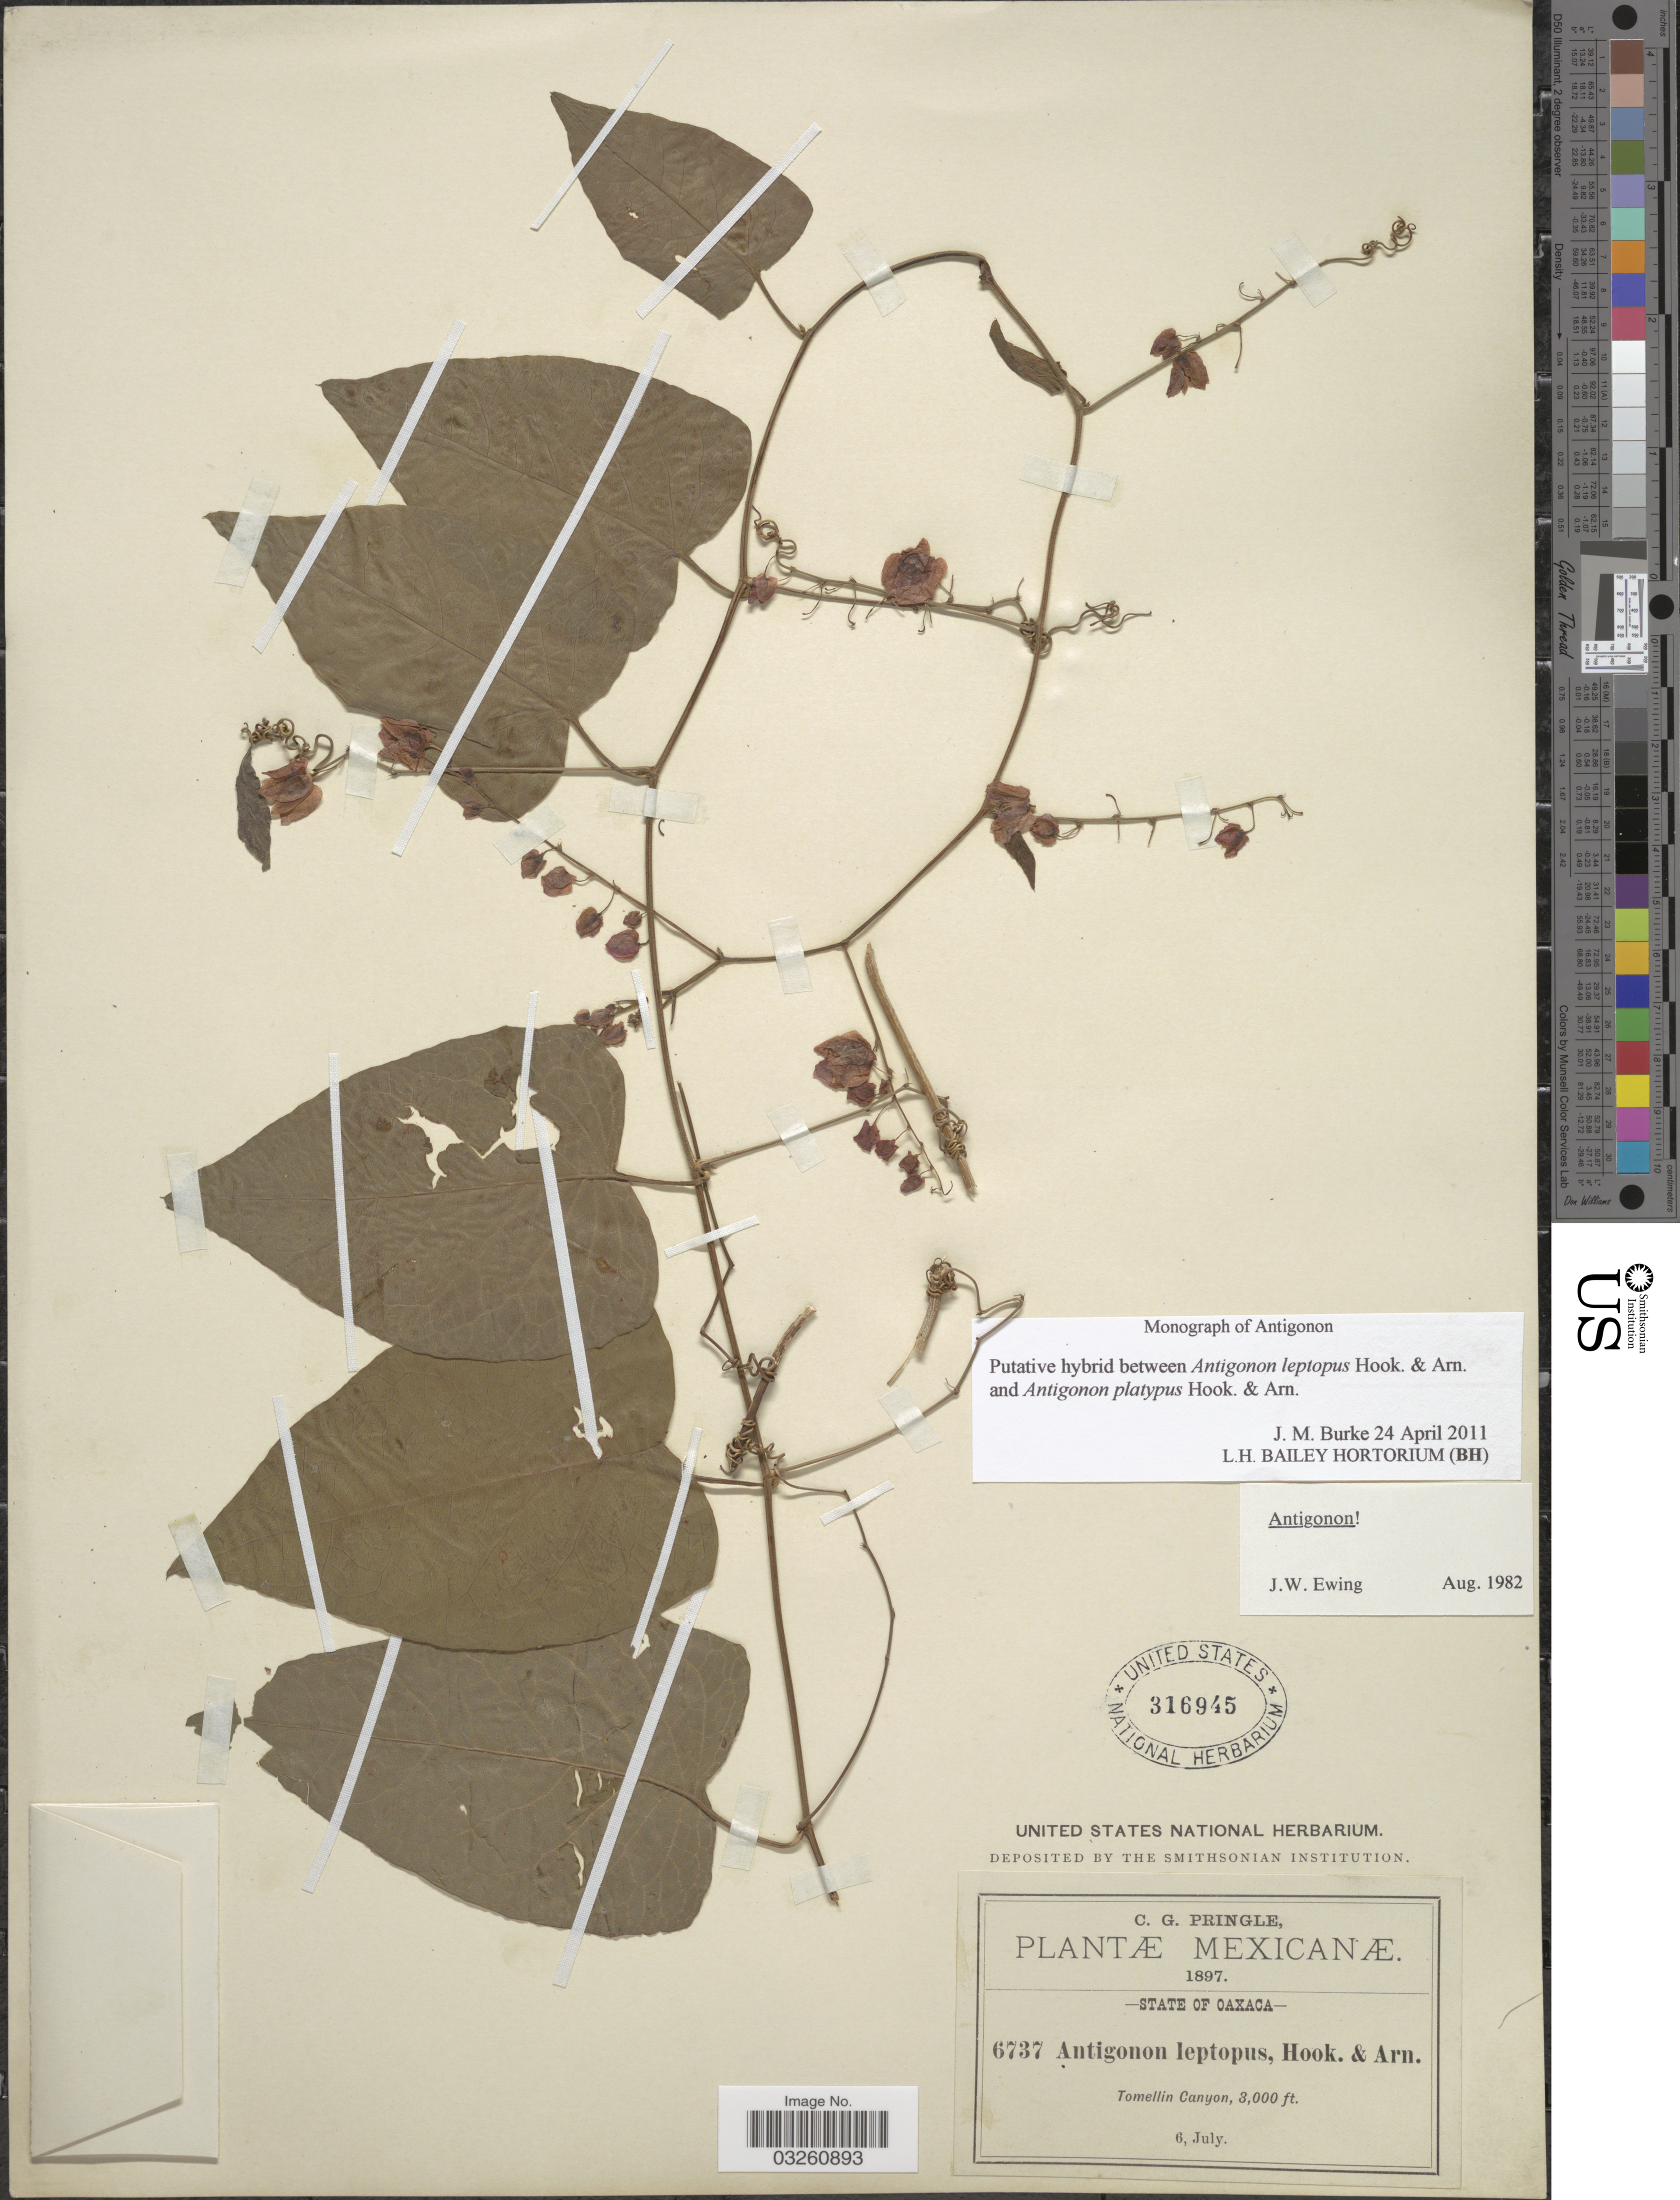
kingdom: Plantae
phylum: Tracheophyta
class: Magnoliopsida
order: Caryophyllales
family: Polygonaceae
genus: Antigonon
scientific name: Antigonon leptopus x A. platypus Hook. & Arn.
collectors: C. G. Pringle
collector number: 6737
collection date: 1897-07-06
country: Mexico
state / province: Oaxaca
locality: Tomellin Canyon.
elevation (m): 914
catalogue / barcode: US 316945